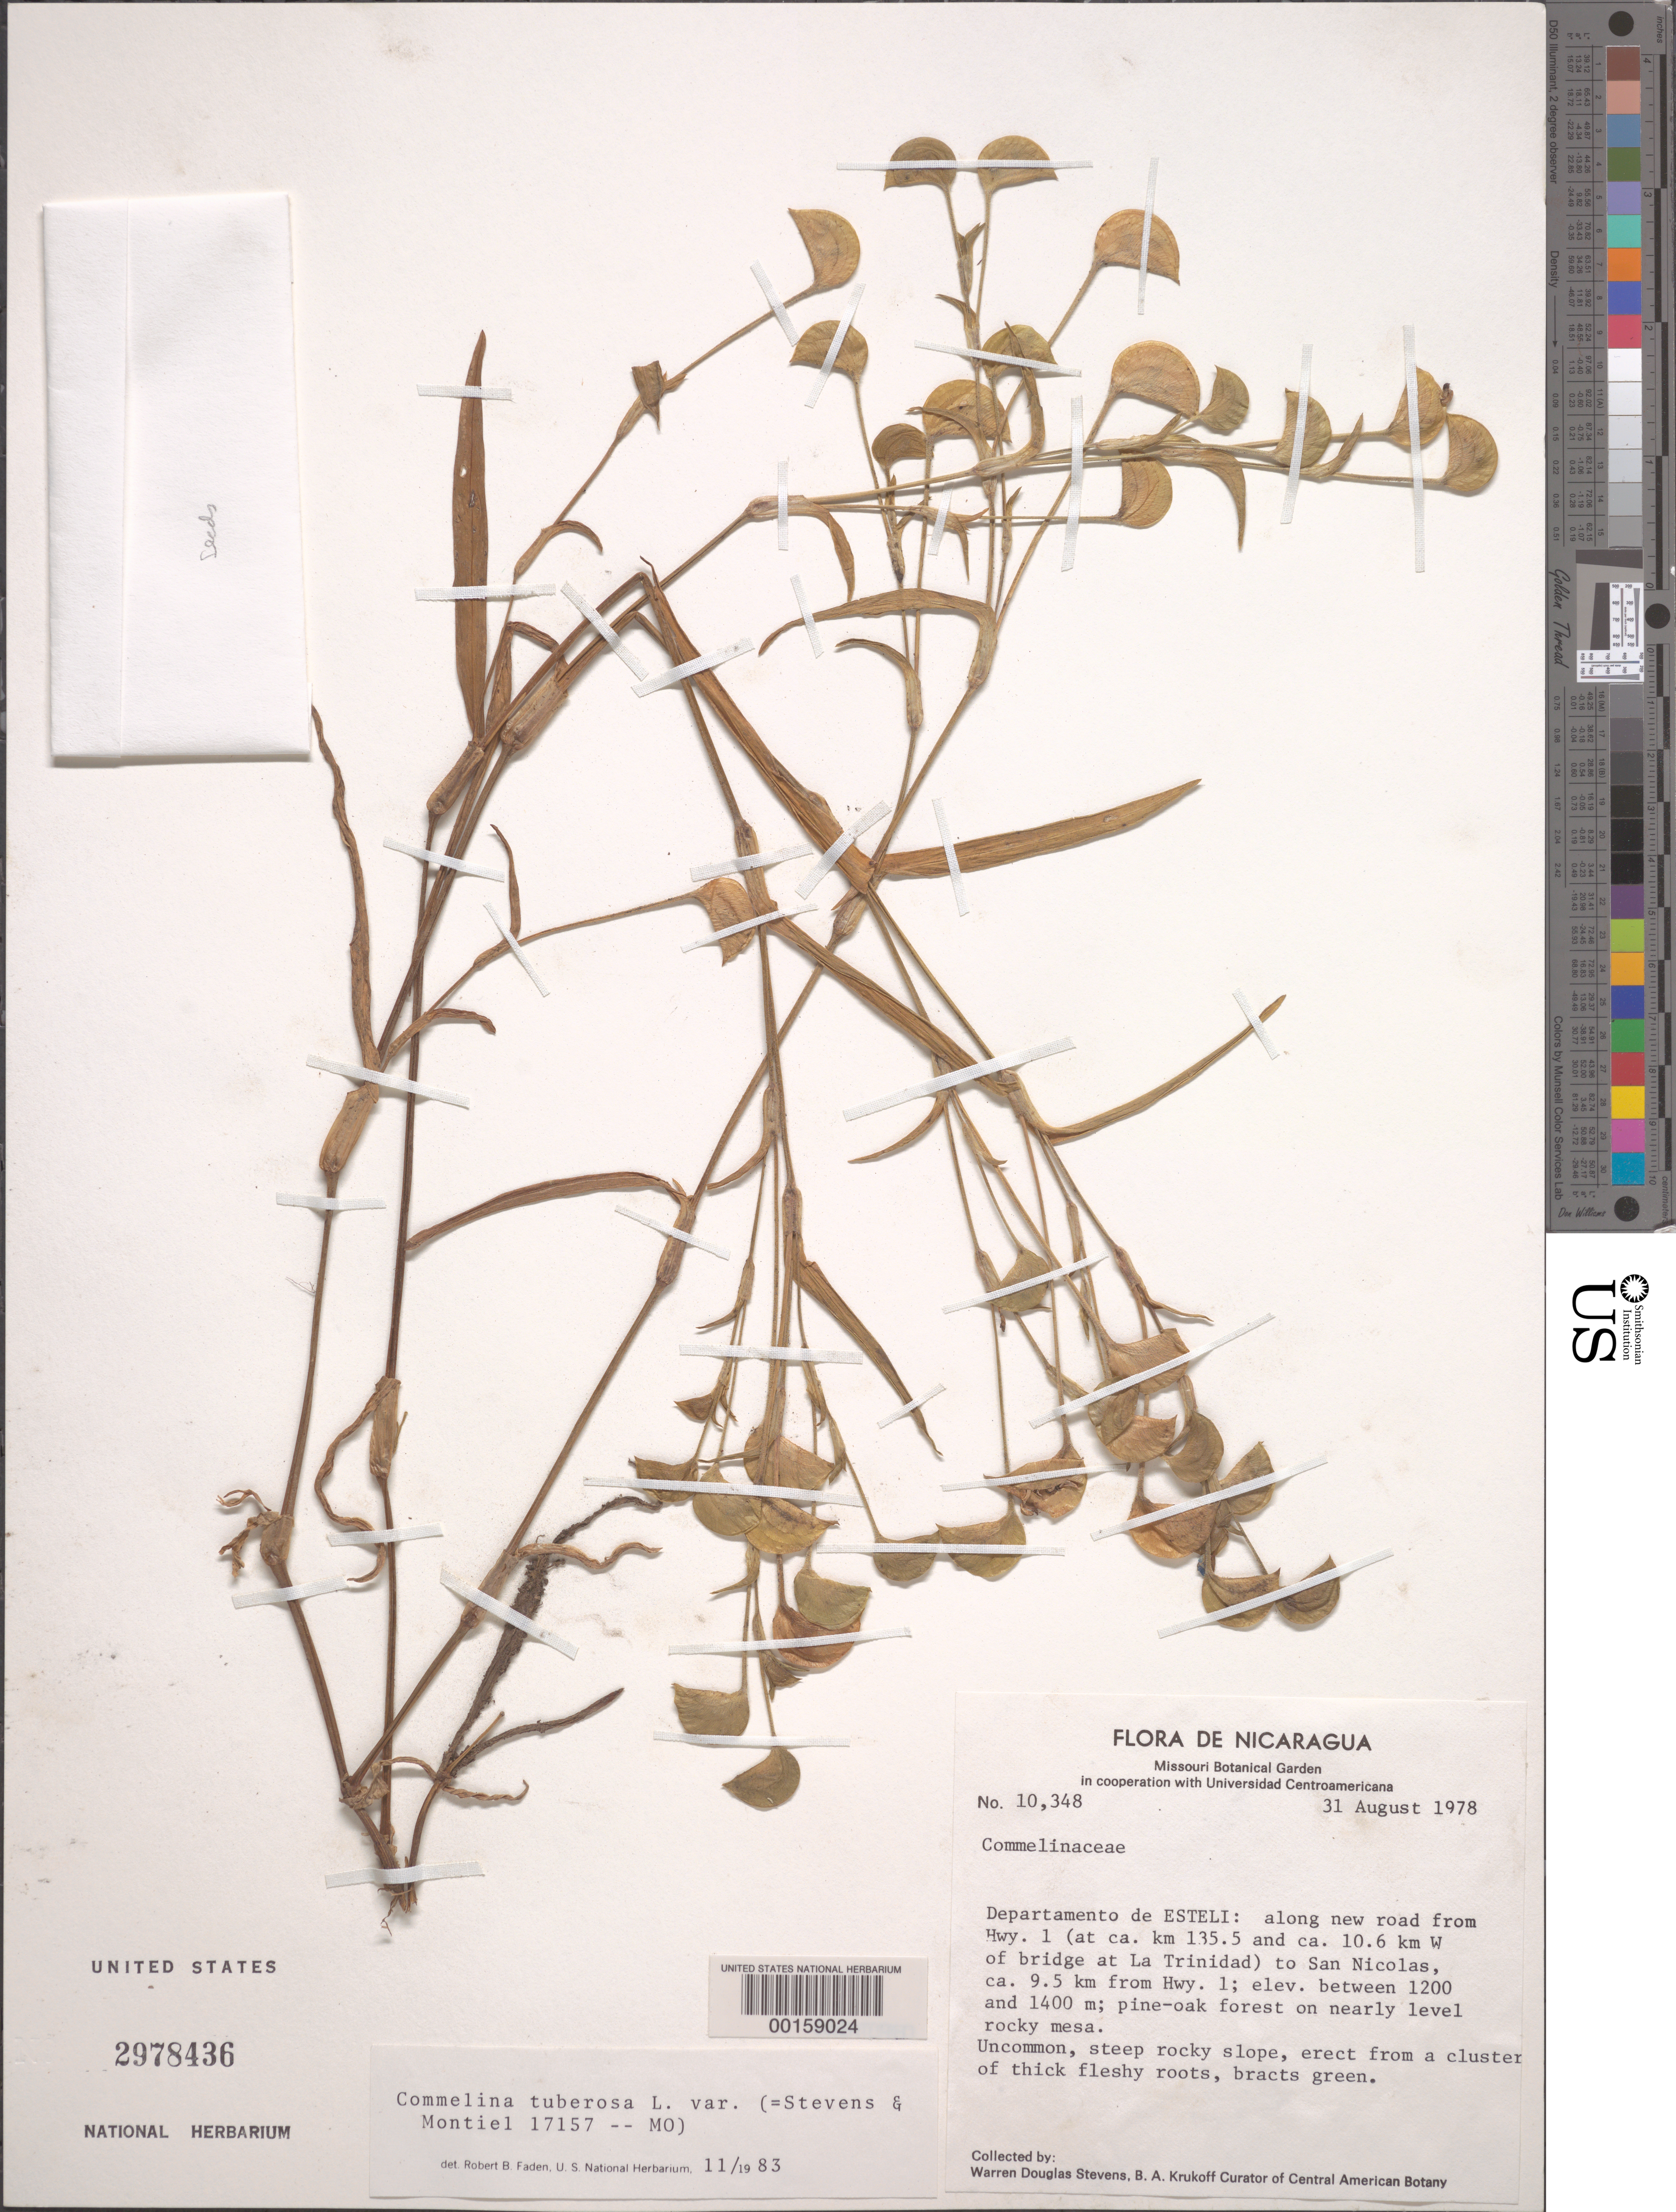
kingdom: Plantae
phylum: Tracheophyta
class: Liliopsida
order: Commelinales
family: Commelinaceae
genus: Commelina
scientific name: Commelina tuberosa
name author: L.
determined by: Faden, Robert B., (US), Smithsonian Institution - National Museum of Natural History (UNITED STATES)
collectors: W. D. Stevens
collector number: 10348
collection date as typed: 31 Aug 1978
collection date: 1978-08-31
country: Nicaragua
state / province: Estelí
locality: New road from hwy 1 to san nicolas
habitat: Steep, rocky slope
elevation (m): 1200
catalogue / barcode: US 2978436